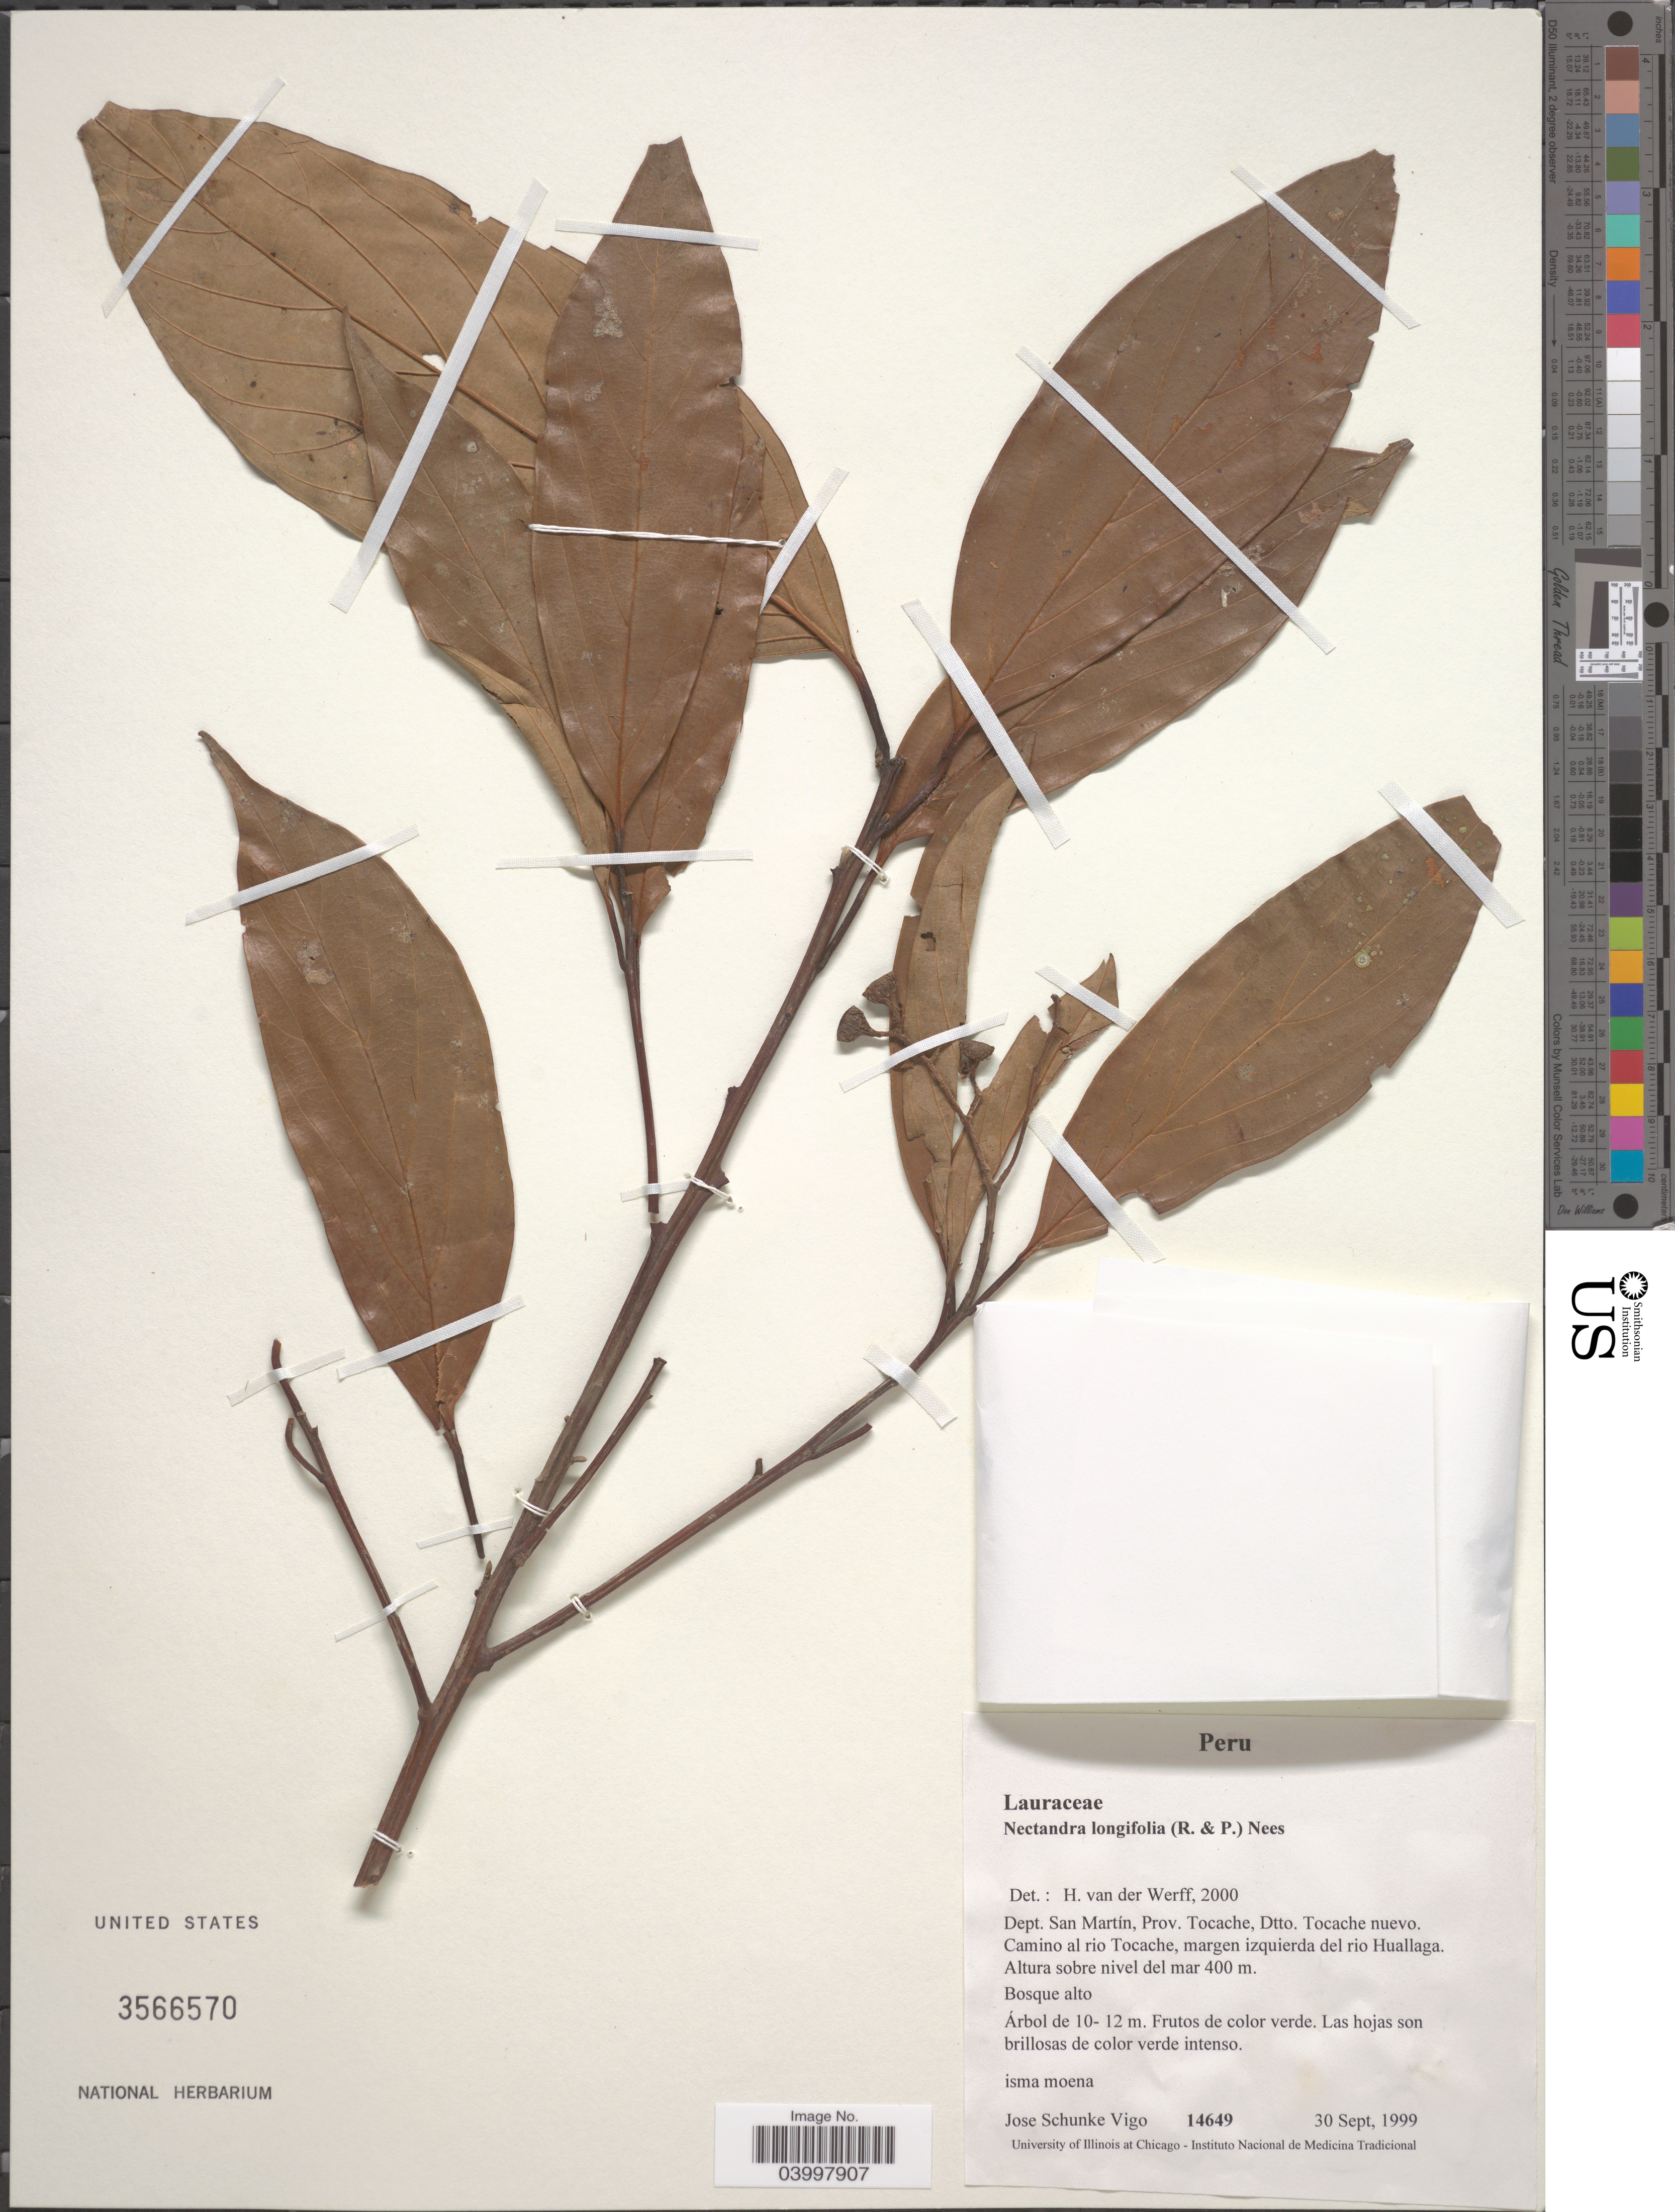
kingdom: Plantae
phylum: Tracheophyta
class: Magnoliopsida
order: Laurales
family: Lauraceae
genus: Nectandra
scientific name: Nectandra longifolia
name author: (Ruiz & Pav.) Nees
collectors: J. Schunke Vigo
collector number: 14649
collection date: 1999-09-30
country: Peru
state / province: San Martín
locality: Dept. San Martín, Prov. Tocache, Dtto. Tocache nuevo. Camino al rio Tocache, margen izquierda del rio Huallaga.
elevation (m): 400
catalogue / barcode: US 3566570